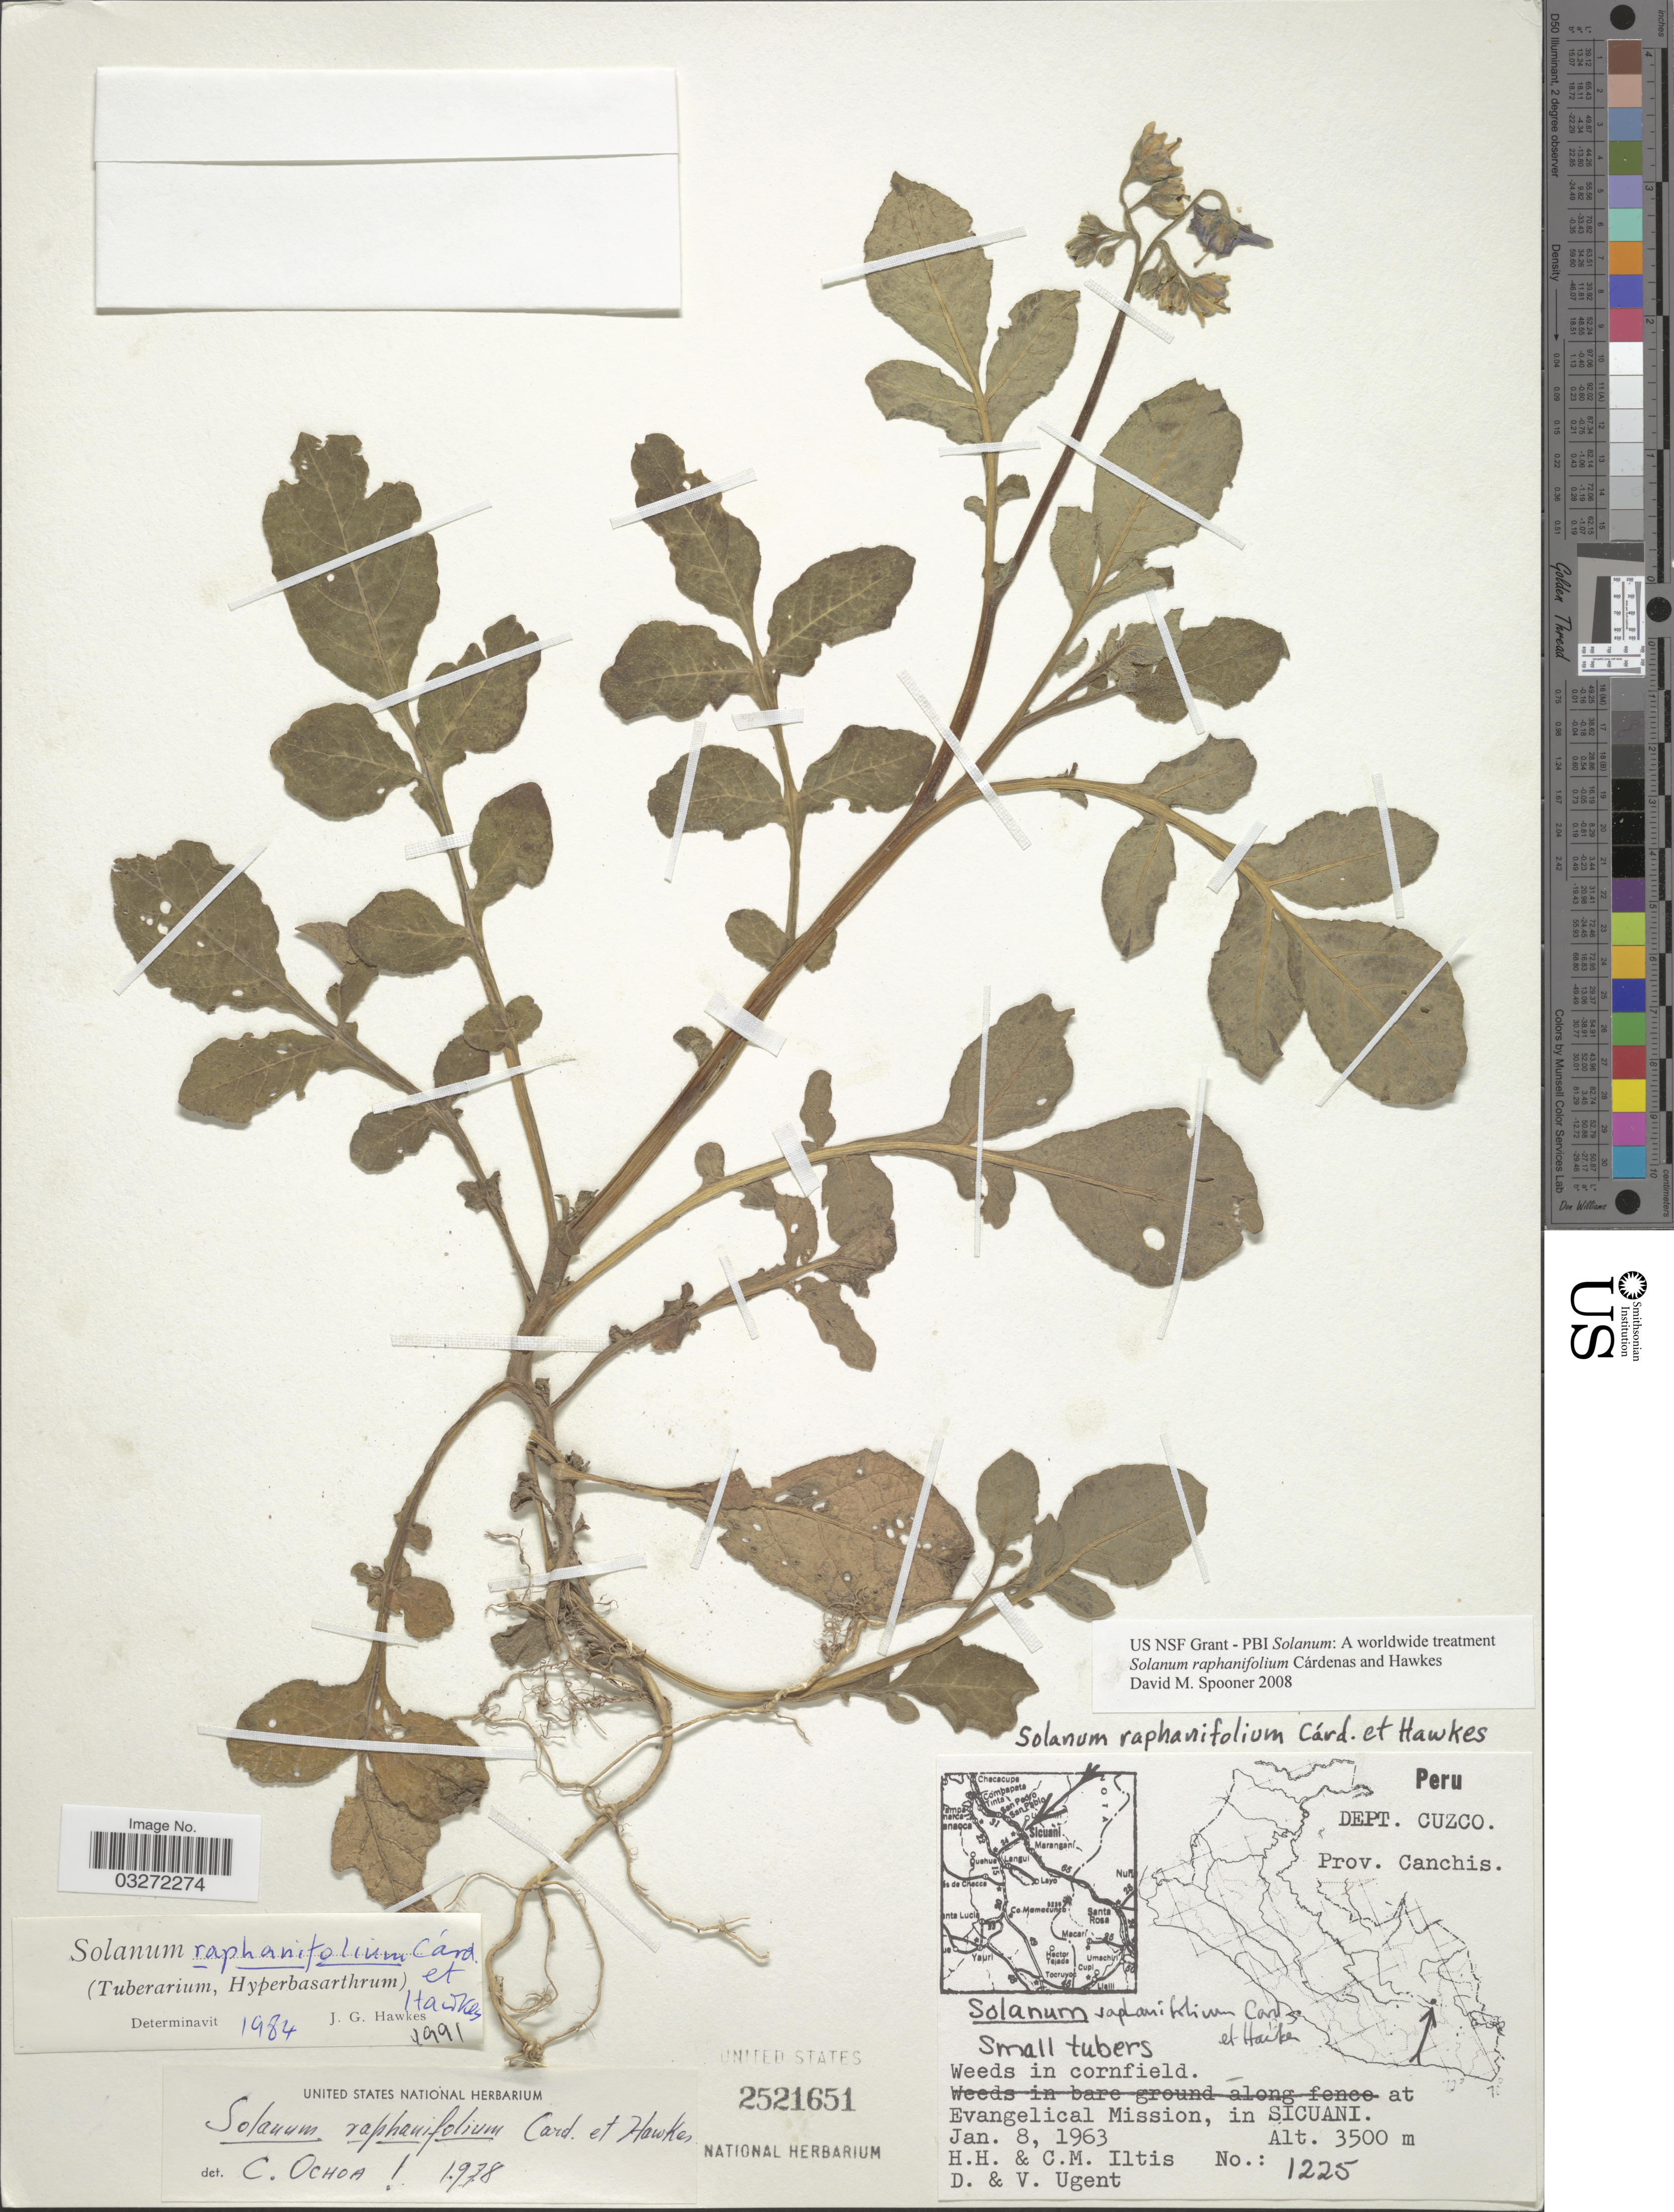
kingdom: Plantae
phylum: Tracheophyta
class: Magnoliopsida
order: Solanales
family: Solanaceae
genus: Solanum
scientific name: Solanum raphanifolium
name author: Cárdenas & Hawkes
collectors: H. H. Iltis, C. M Iltis, D. Ugent & V. Ugent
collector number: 1225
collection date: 1963-01-08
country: Peru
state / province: Cusco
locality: Dept. Cuzco, Prov. Canchis, at Evangelical Mission, in Sicuani.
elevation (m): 3500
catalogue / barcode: US 2521651